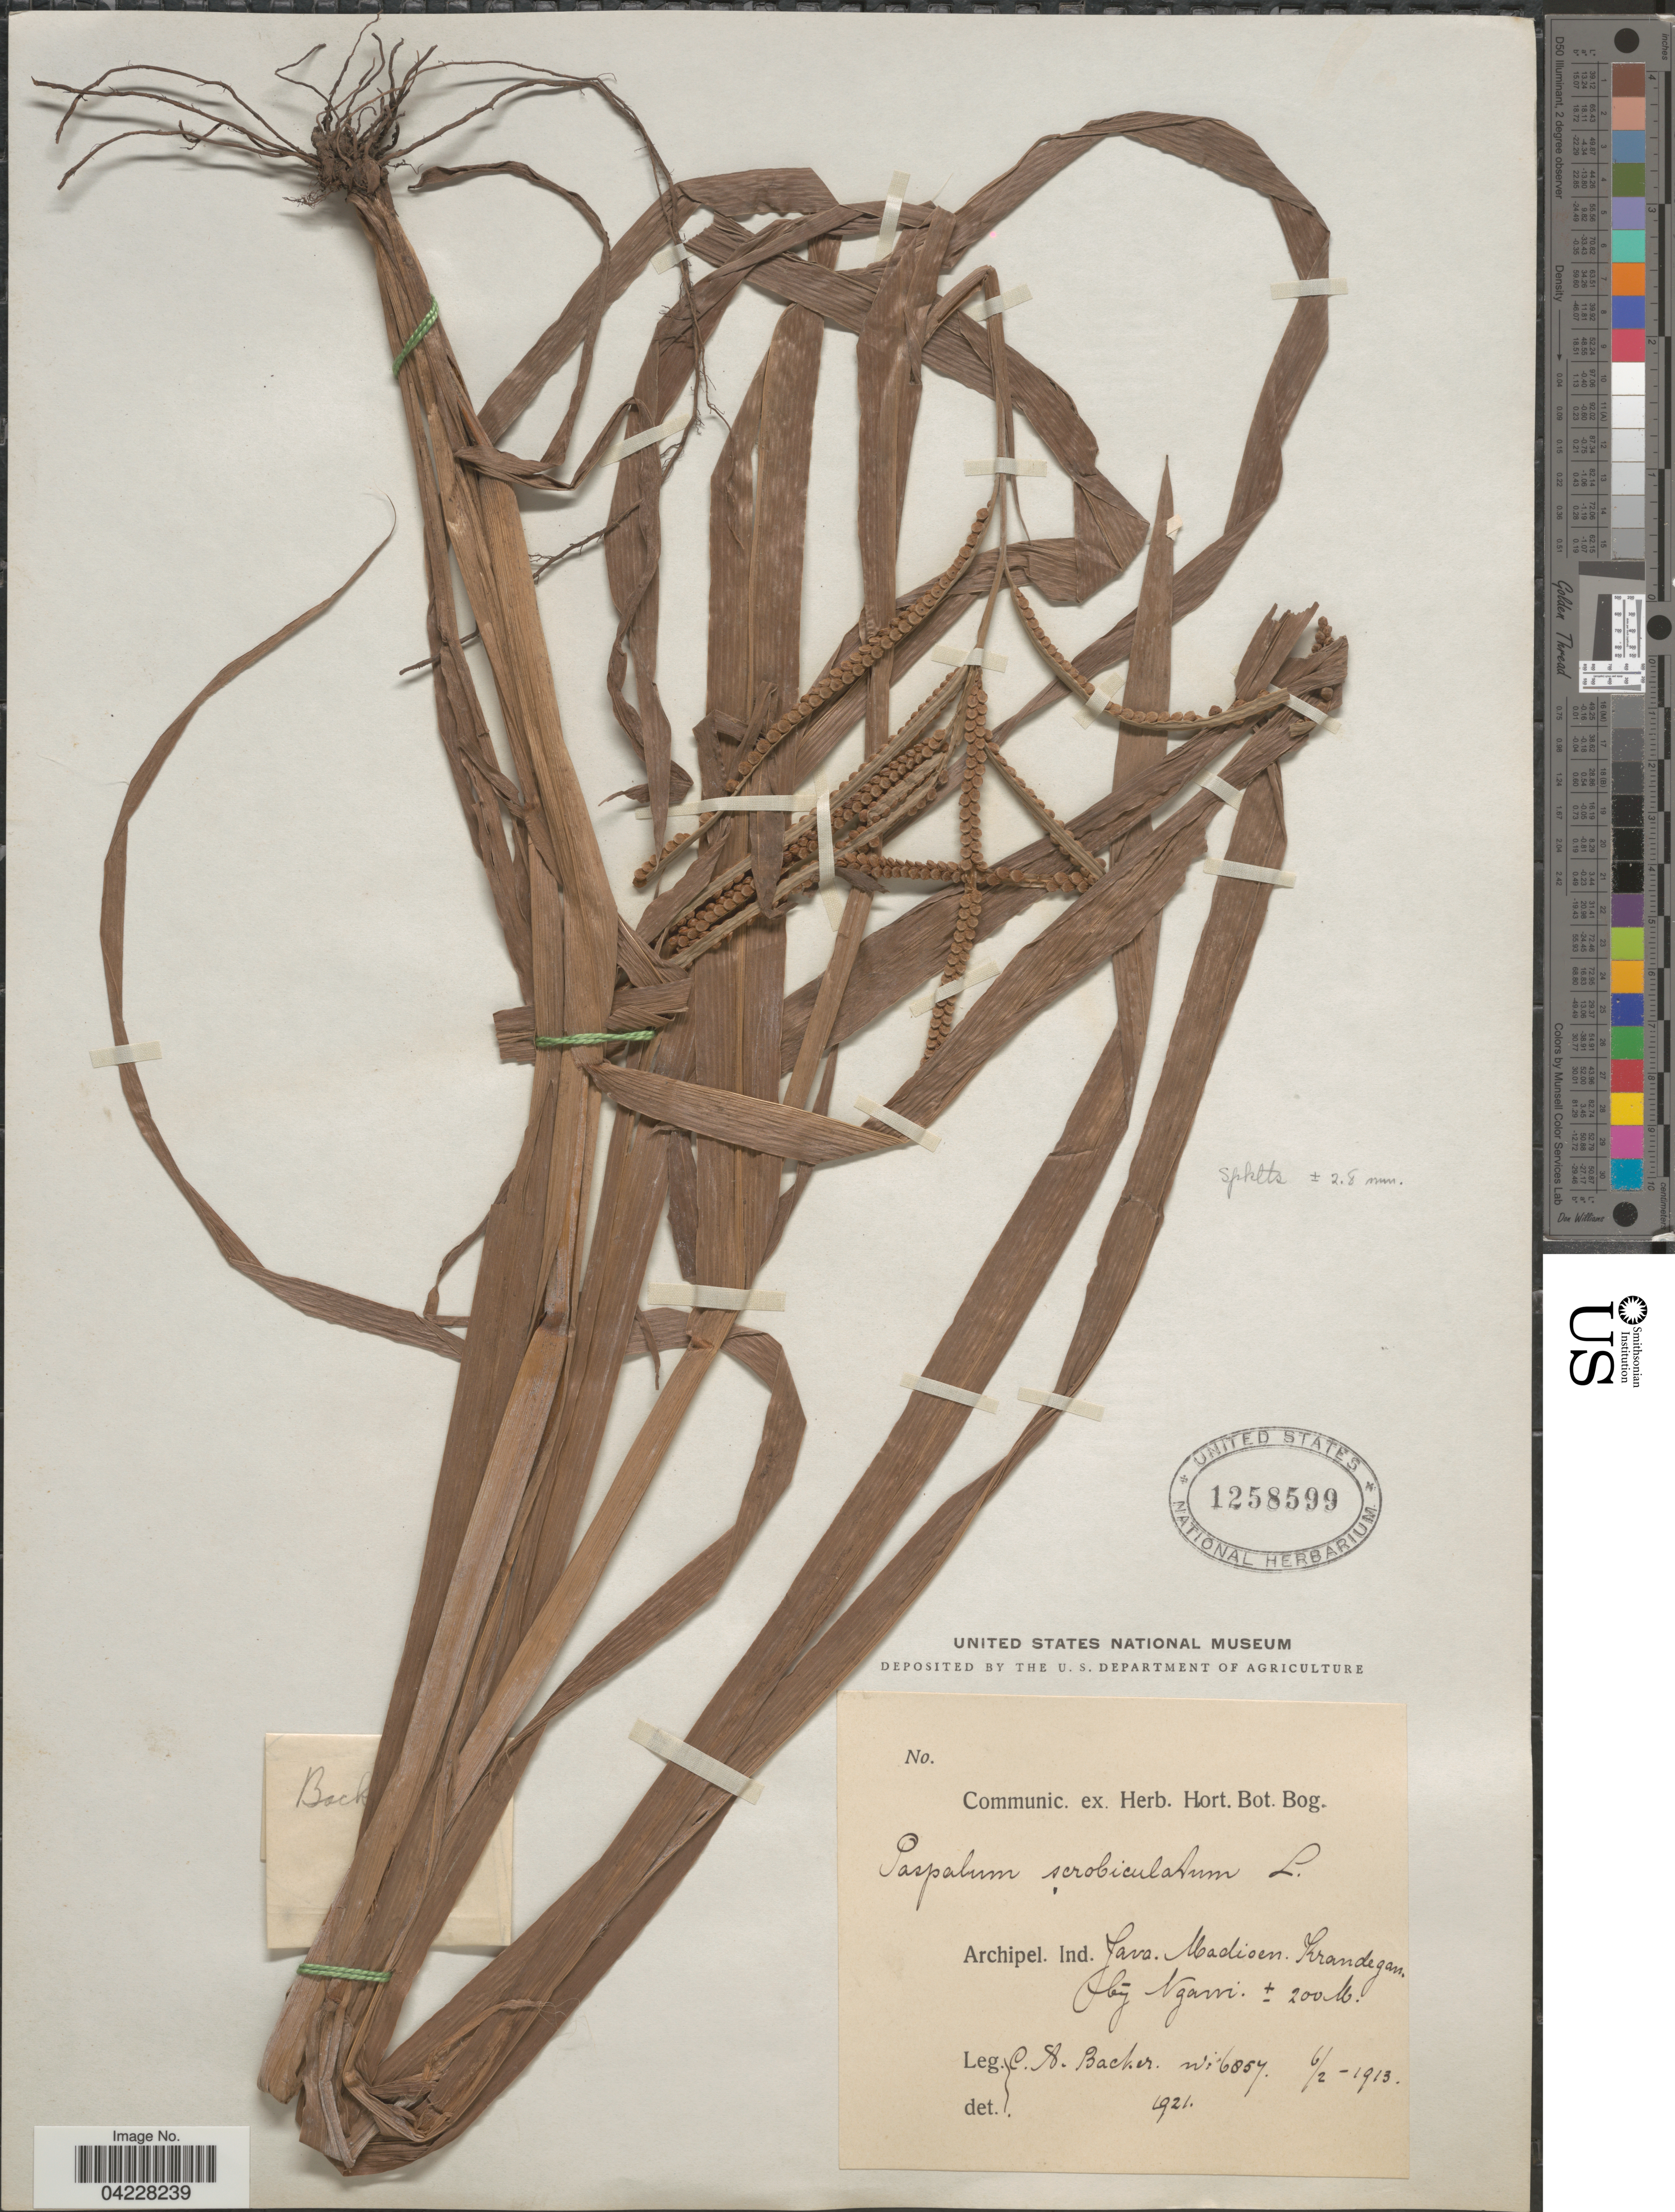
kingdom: Plantae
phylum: Tracheophyta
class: Liliopsida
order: Poales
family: Poaceae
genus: Paspalum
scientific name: Paspalum scrobiculatum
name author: L.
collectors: C. A. Backer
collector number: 6857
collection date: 1913-02-06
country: Indonesia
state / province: Java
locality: Archipel. Ind. Java. Madioen. Krandegan bij Ngawi.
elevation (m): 200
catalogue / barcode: US 1258599